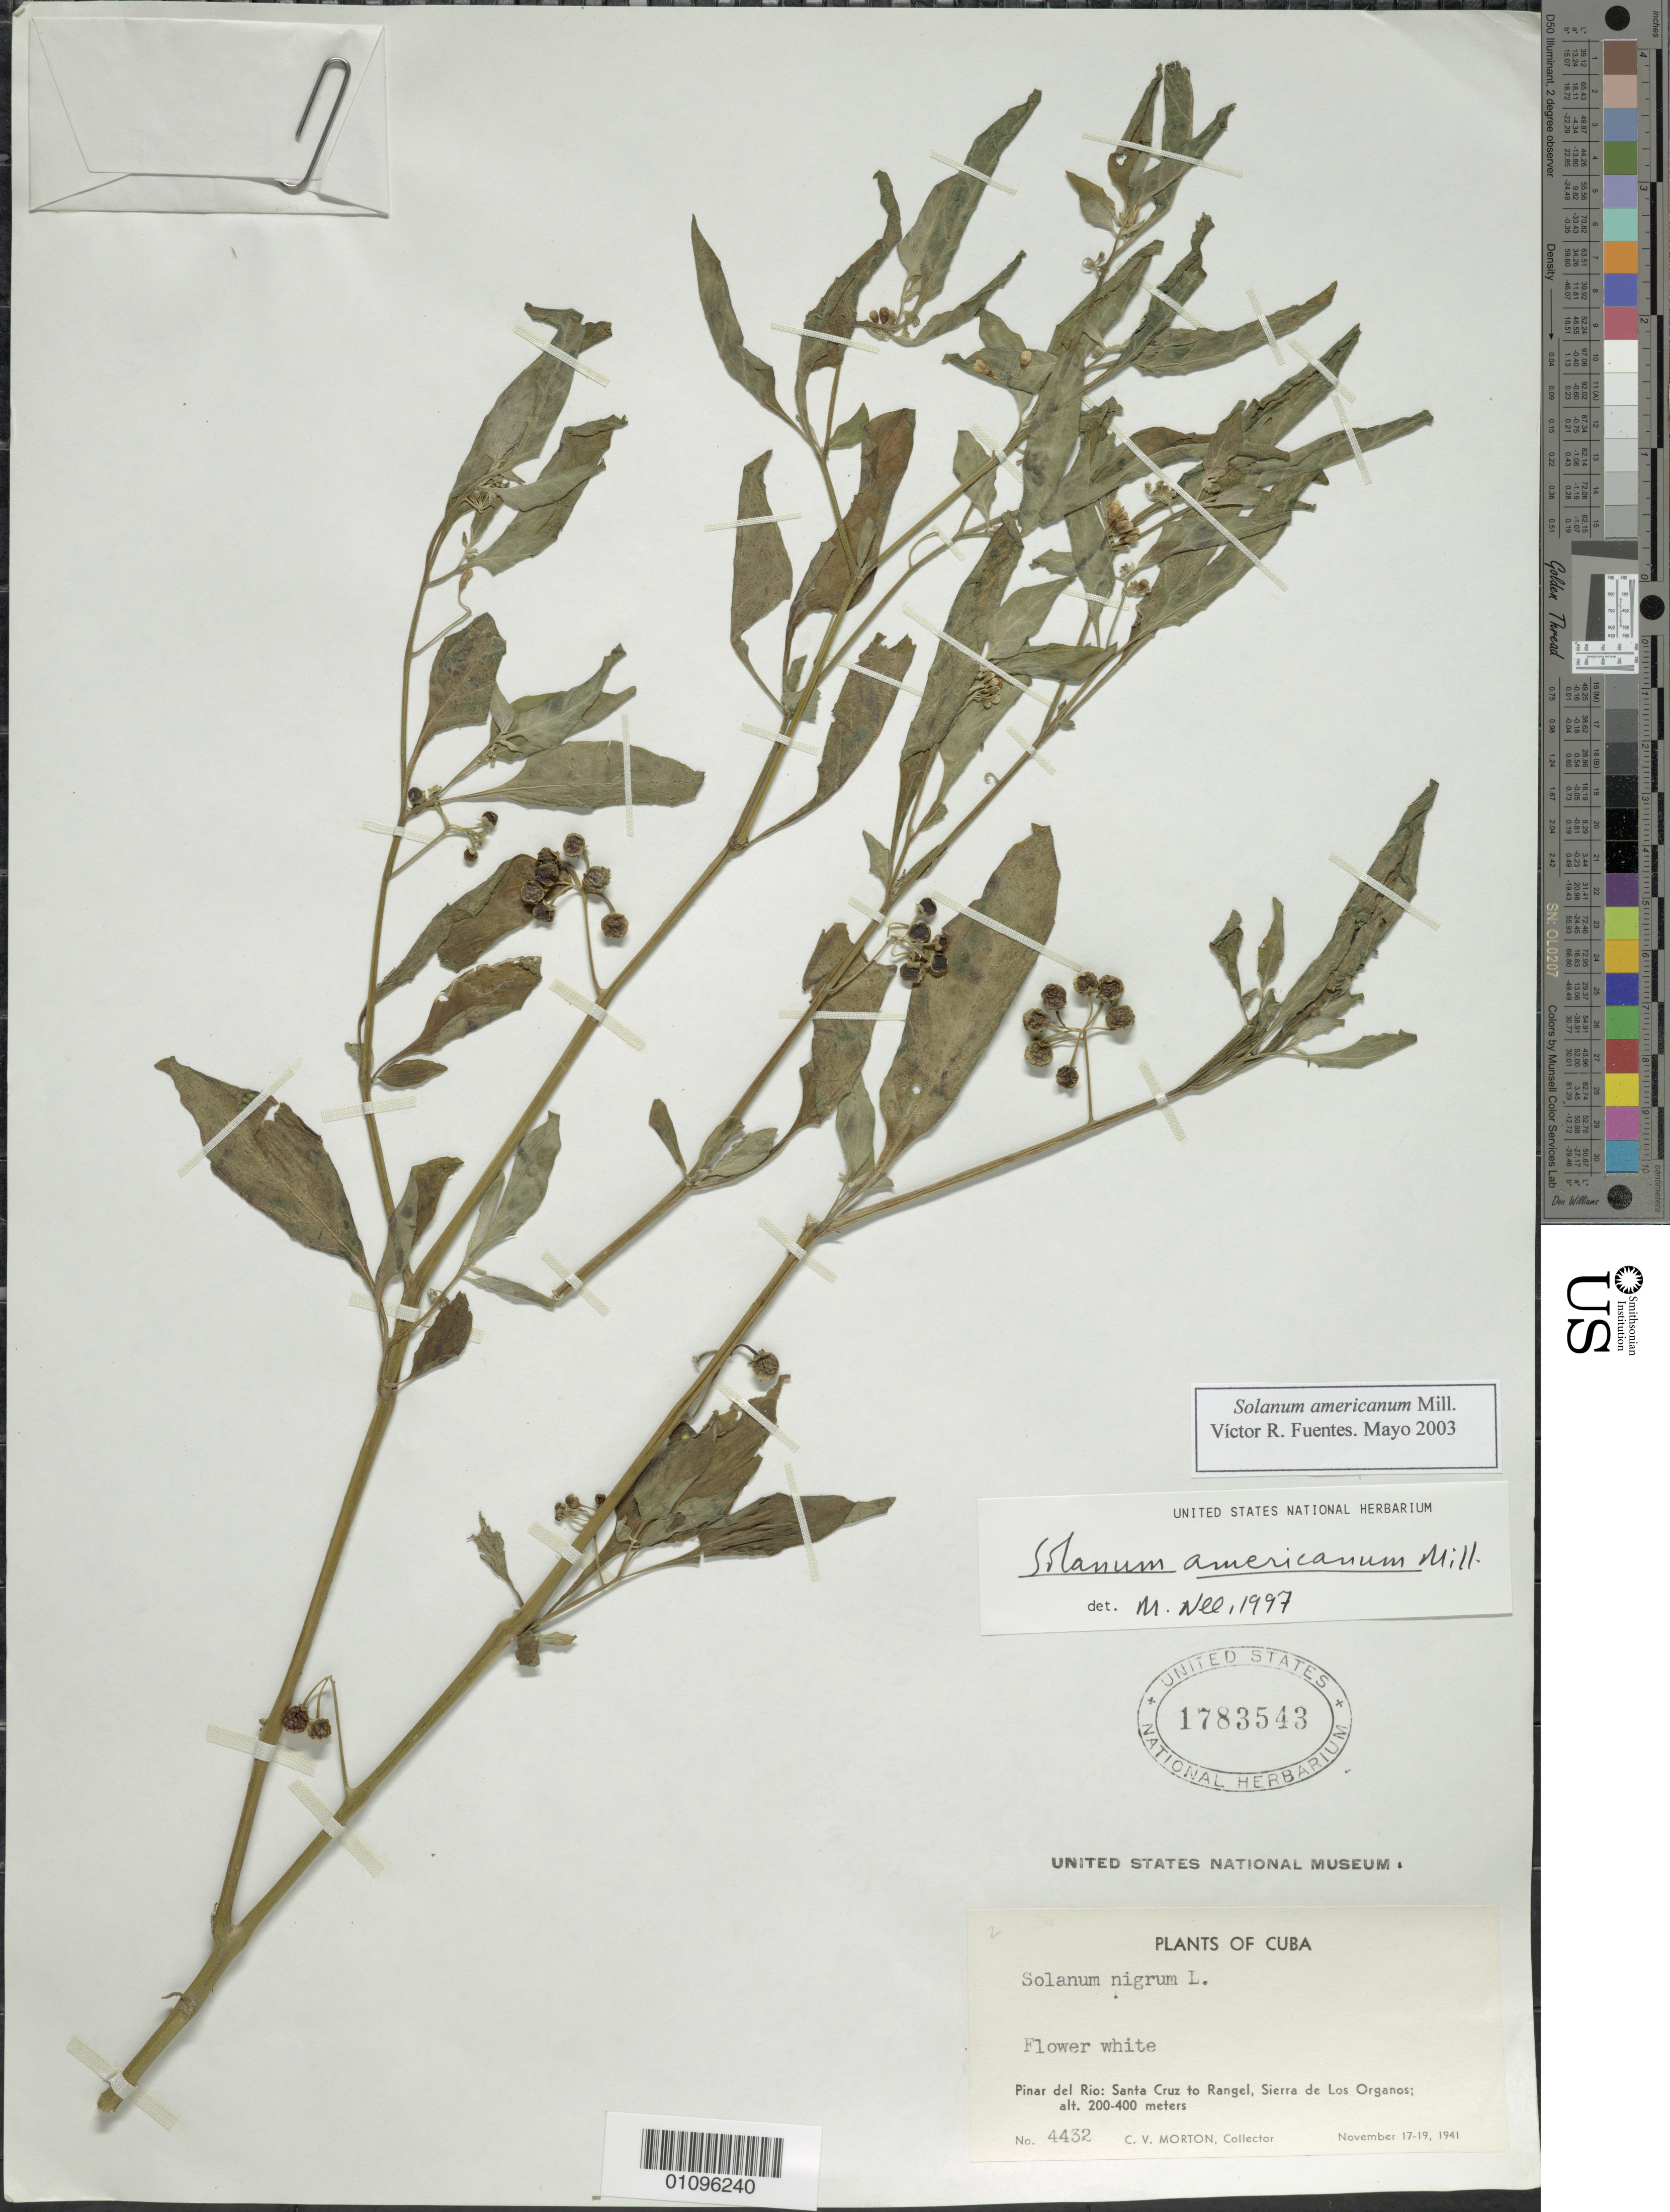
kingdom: Plantae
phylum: Tracheophyta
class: Magnoliopsida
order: Solanales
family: Solanaceae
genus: Solanum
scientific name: Solanum americanum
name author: Mill.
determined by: Fuentes, V. R.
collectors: C. V. Morton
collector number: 4432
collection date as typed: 17 Nov 1941 to 19 Nov 1941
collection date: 1941-11-17/1941-11-19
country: Cuba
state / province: Pinar del Río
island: Cuba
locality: Santa Cruz to Rangel, Sierra de Los Organos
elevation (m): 200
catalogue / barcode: US 1783543